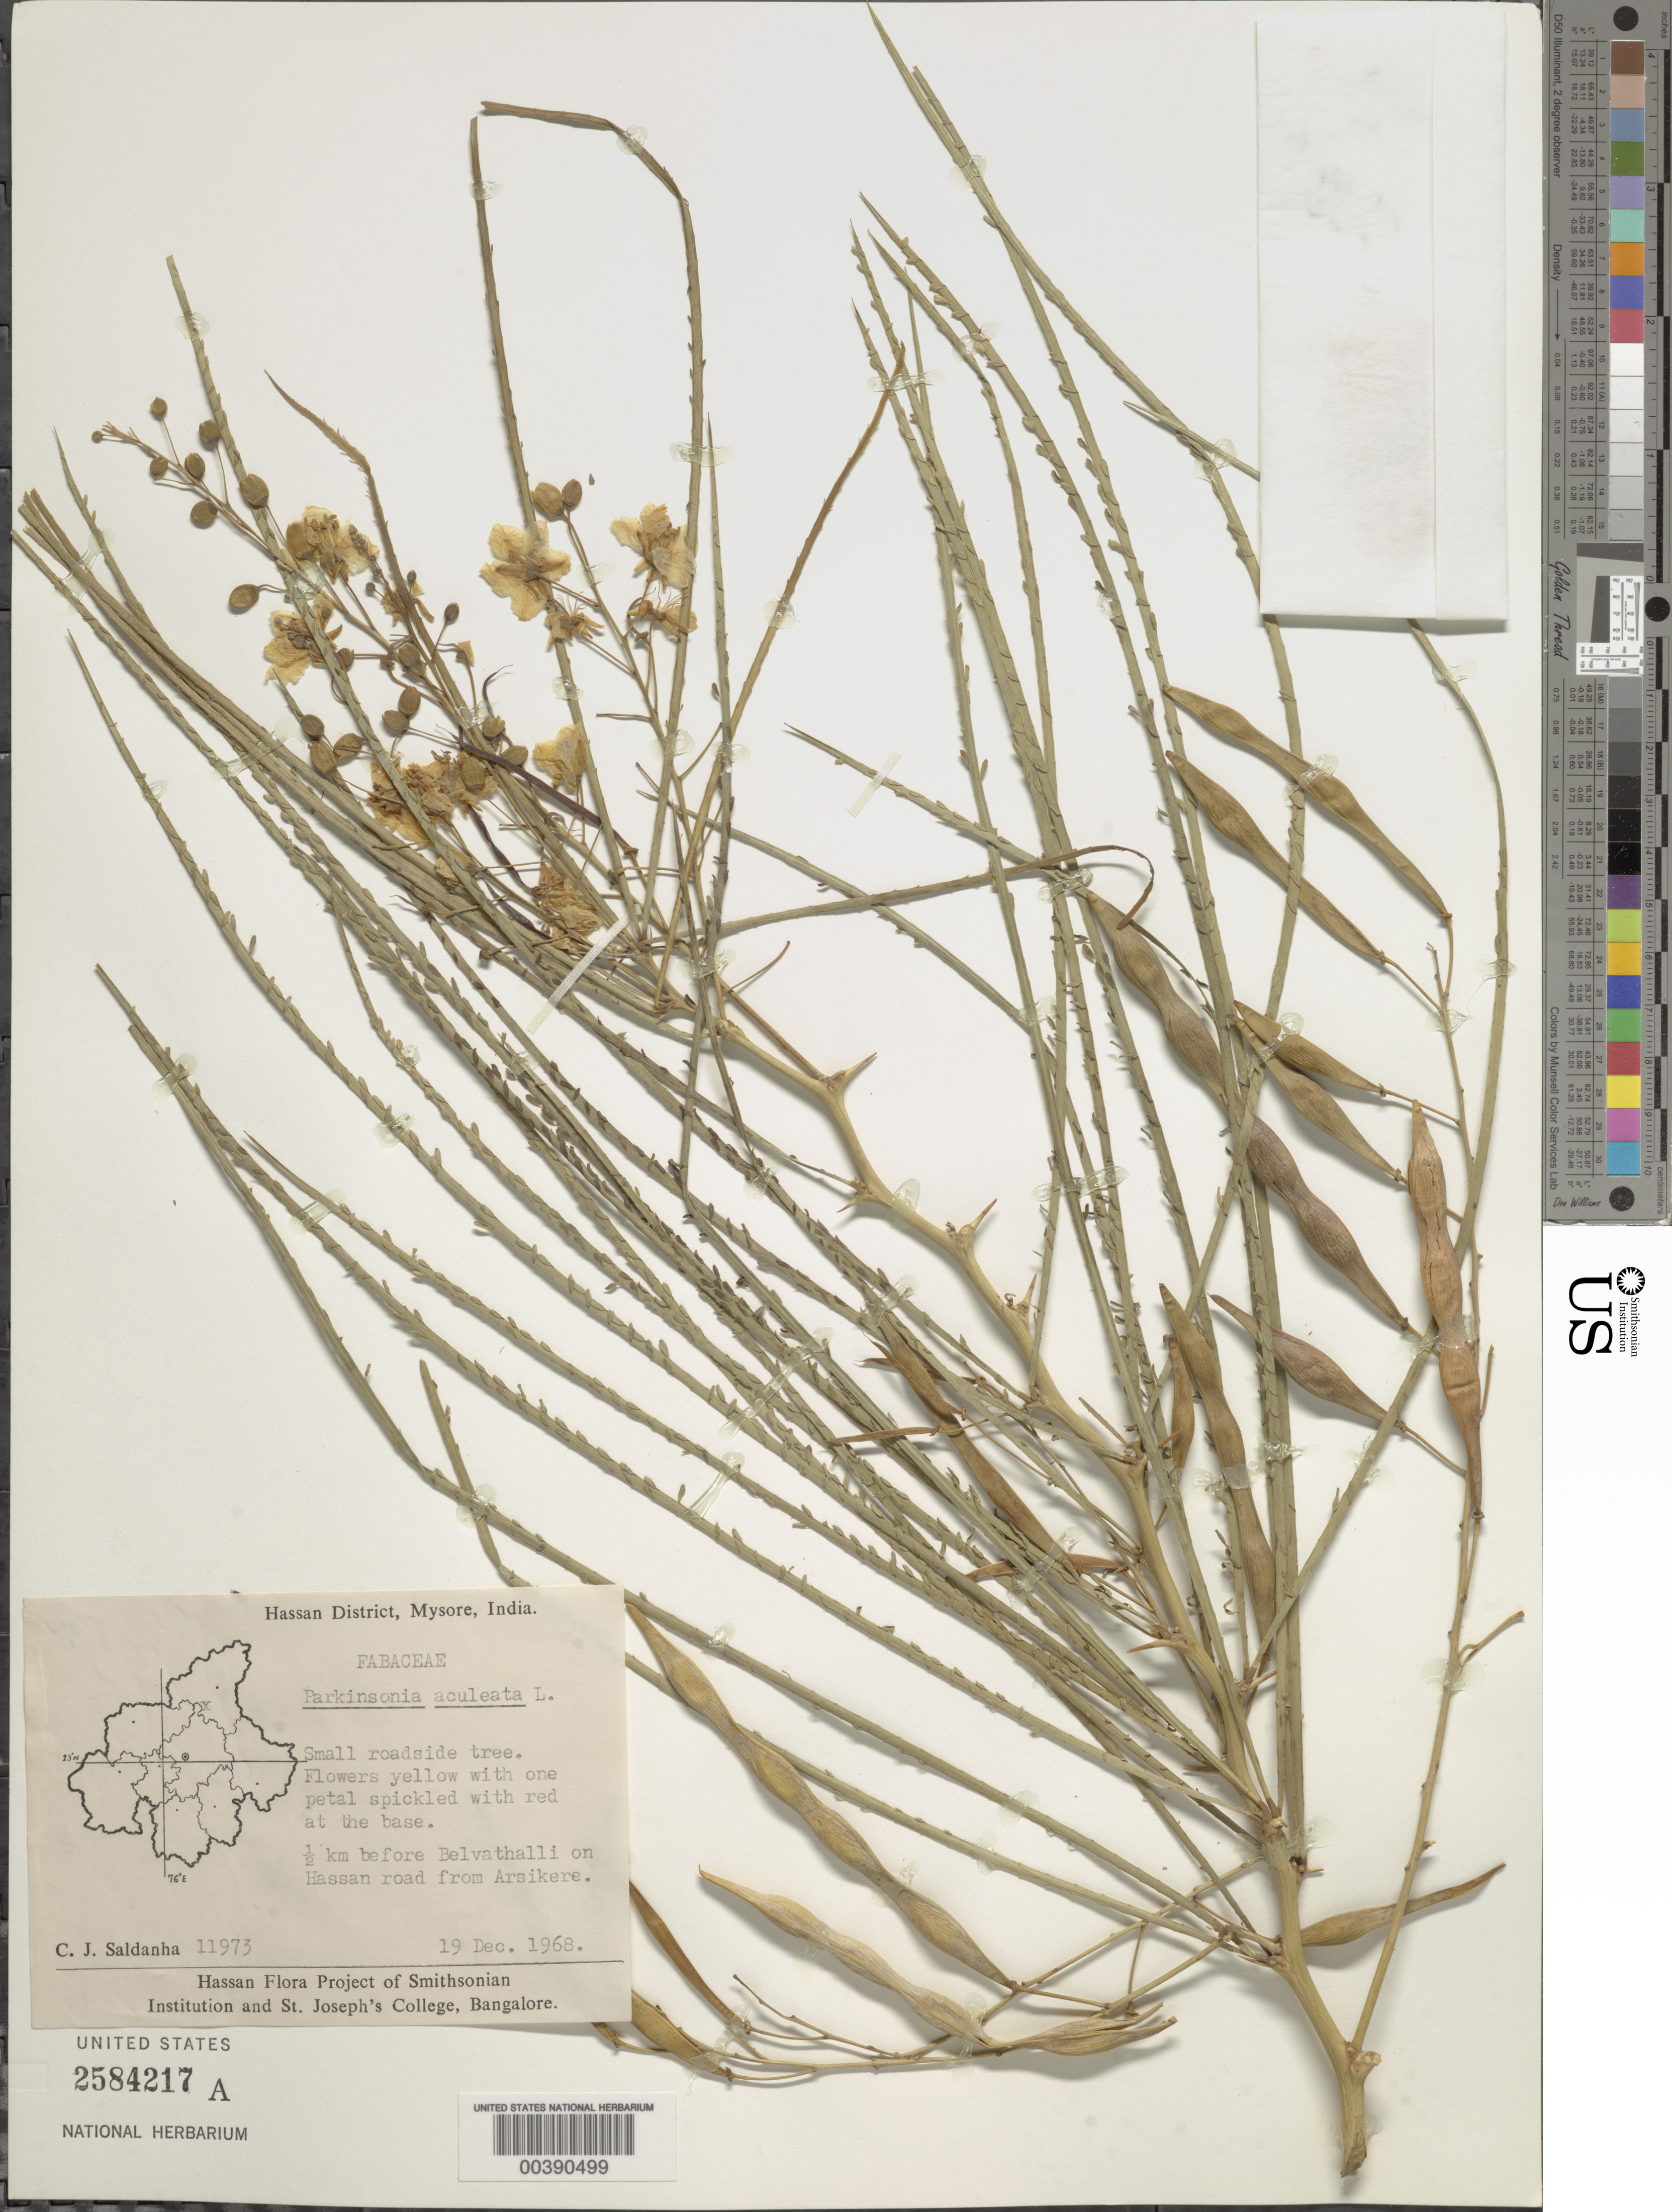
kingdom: Plantae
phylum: Tracheophyta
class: Magnoliopsida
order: Fabales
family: Fabaceae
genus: Parkinsonia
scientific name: Parkinsonia aculeata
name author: L.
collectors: C. J. Saldanha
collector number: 11973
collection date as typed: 19 Dec 1968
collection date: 1968-12-19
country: India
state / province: Karnataka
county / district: Hassan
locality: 1/2 km before belvathalli on hassan road from arsikere, mysore state [mysore state = karnataka.]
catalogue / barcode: US 2584217A